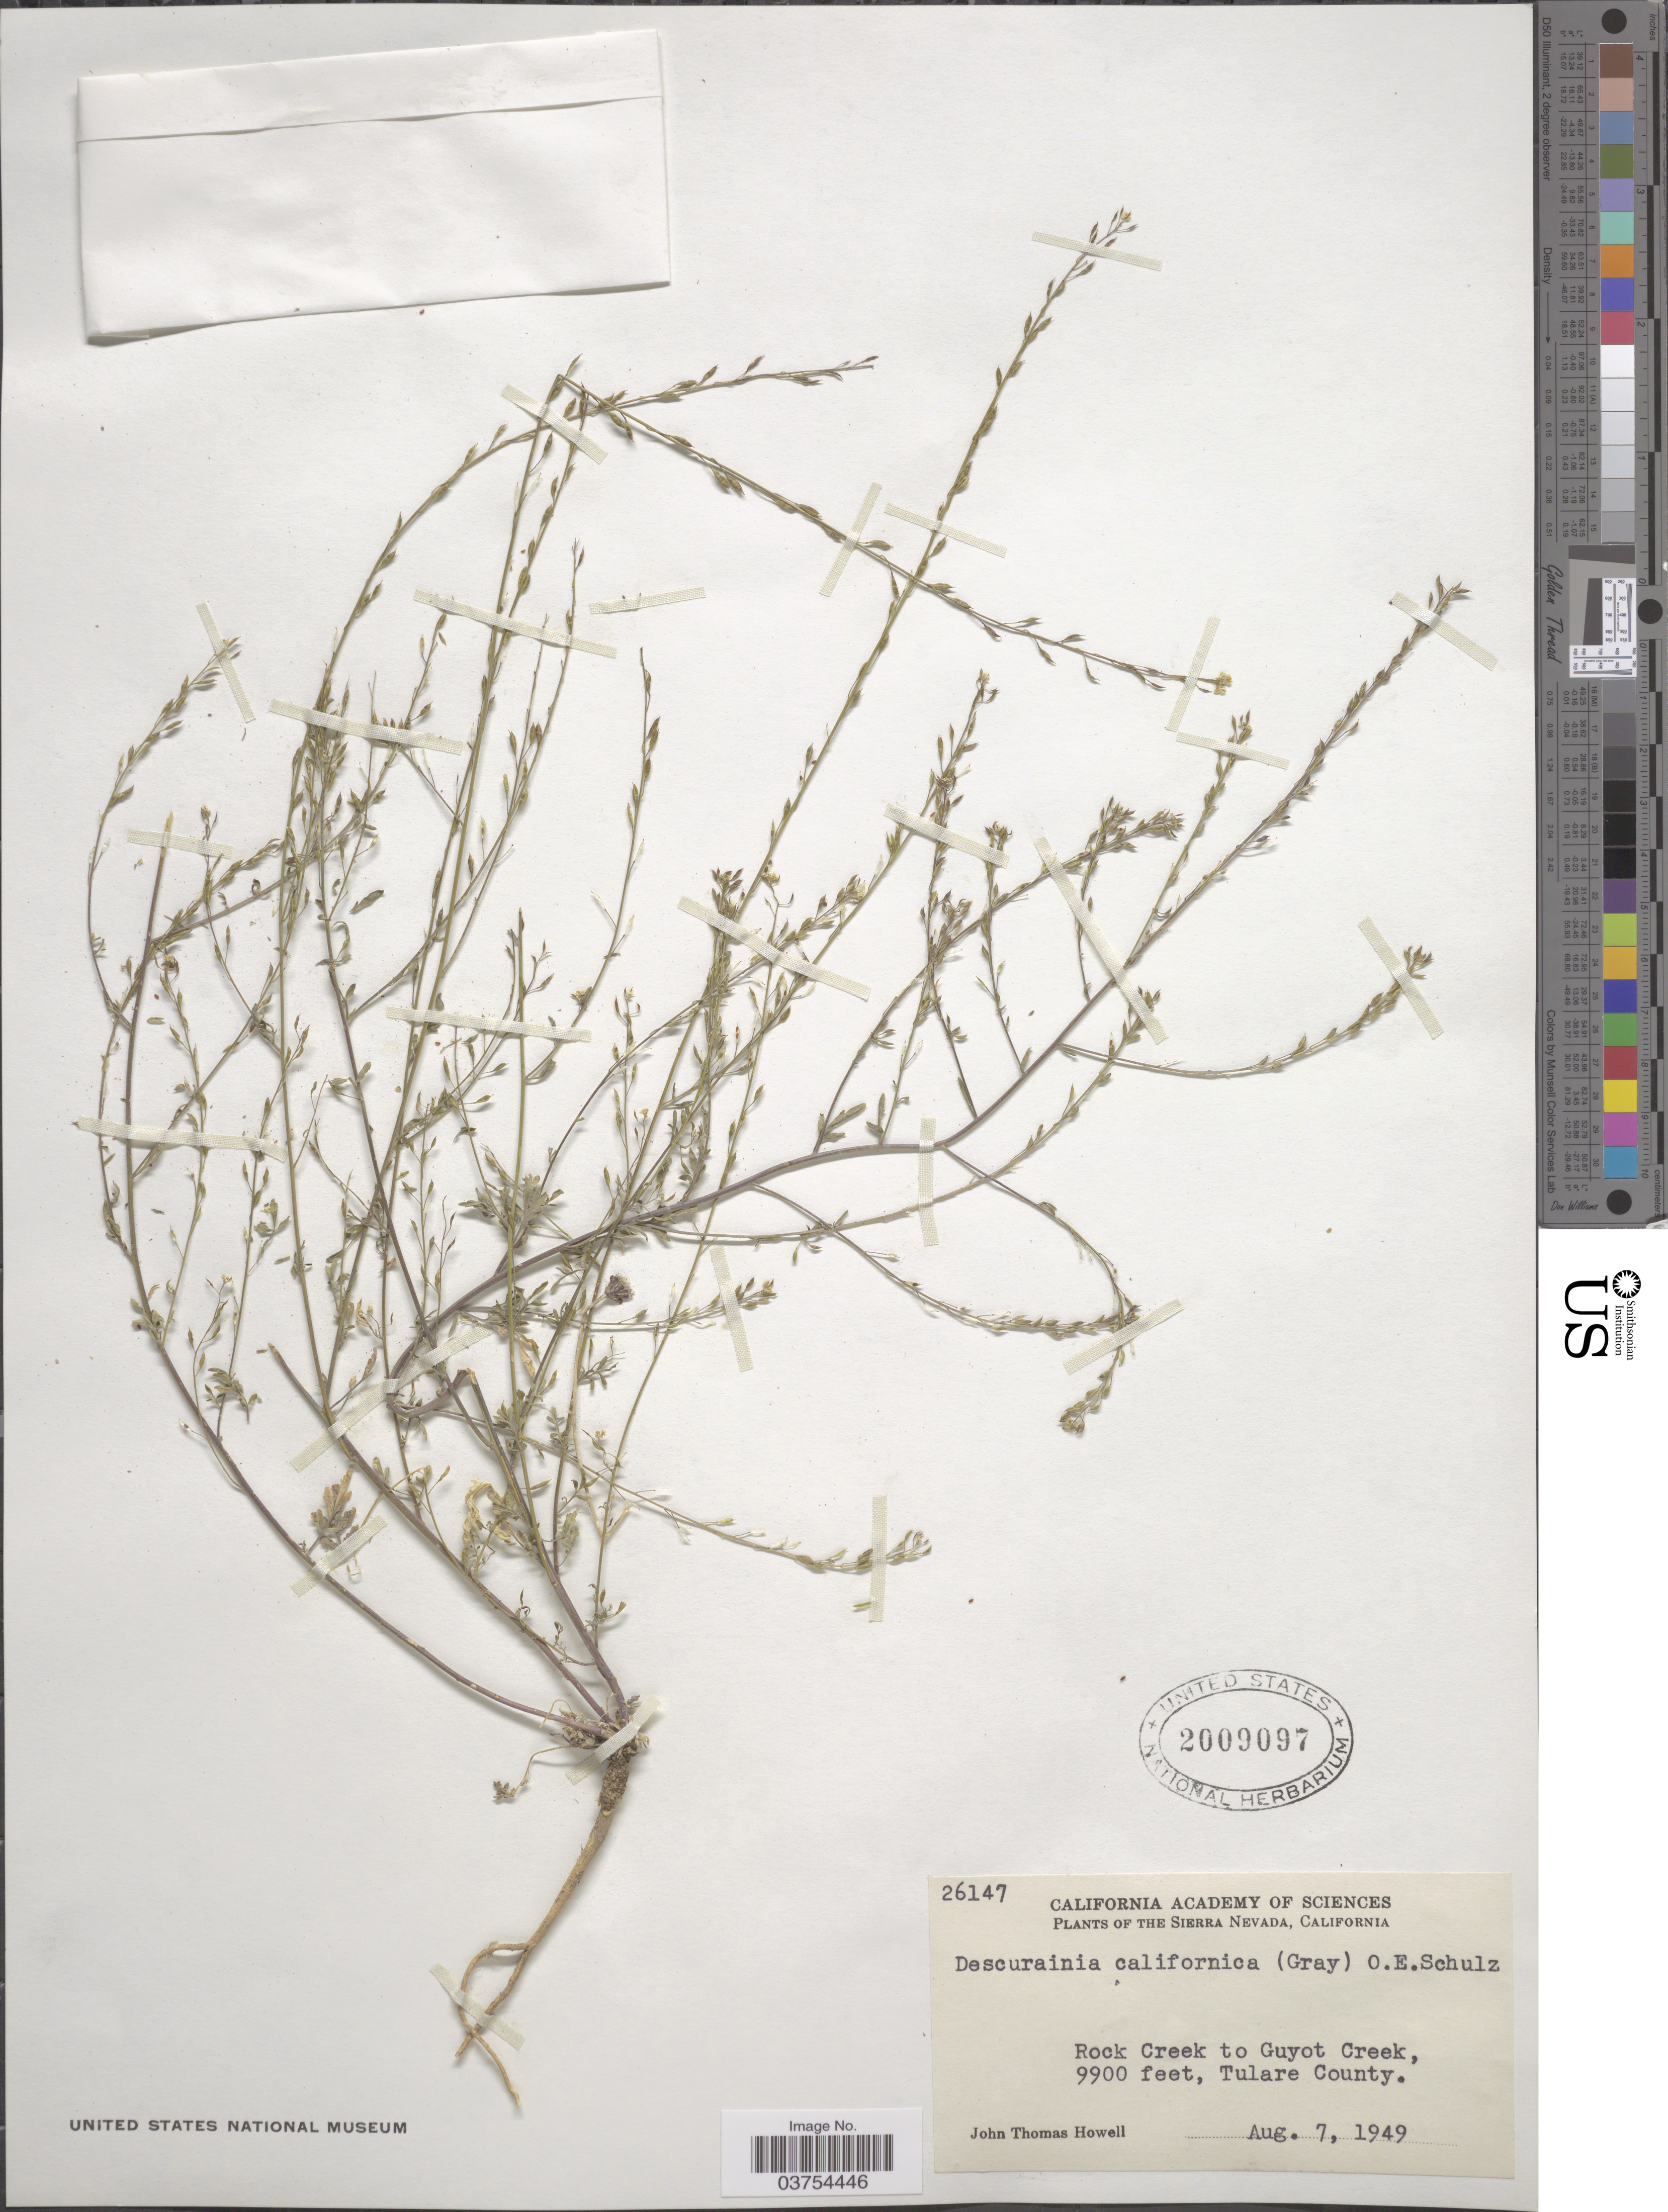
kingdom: Plantae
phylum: Tracheophyta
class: Magnoliopsida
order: Brassicales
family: Brassicaceae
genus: Descurainia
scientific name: Descurainia californica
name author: (A. Gray) O.E. Schulz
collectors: J. T. Howell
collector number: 26147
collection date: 1949-08-07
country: United States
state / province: California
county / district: Tulare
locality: The Sierra Nevada. Rock Creek to Guyot Creek, Tulare County.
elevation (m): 3018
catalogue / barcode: US 2009097